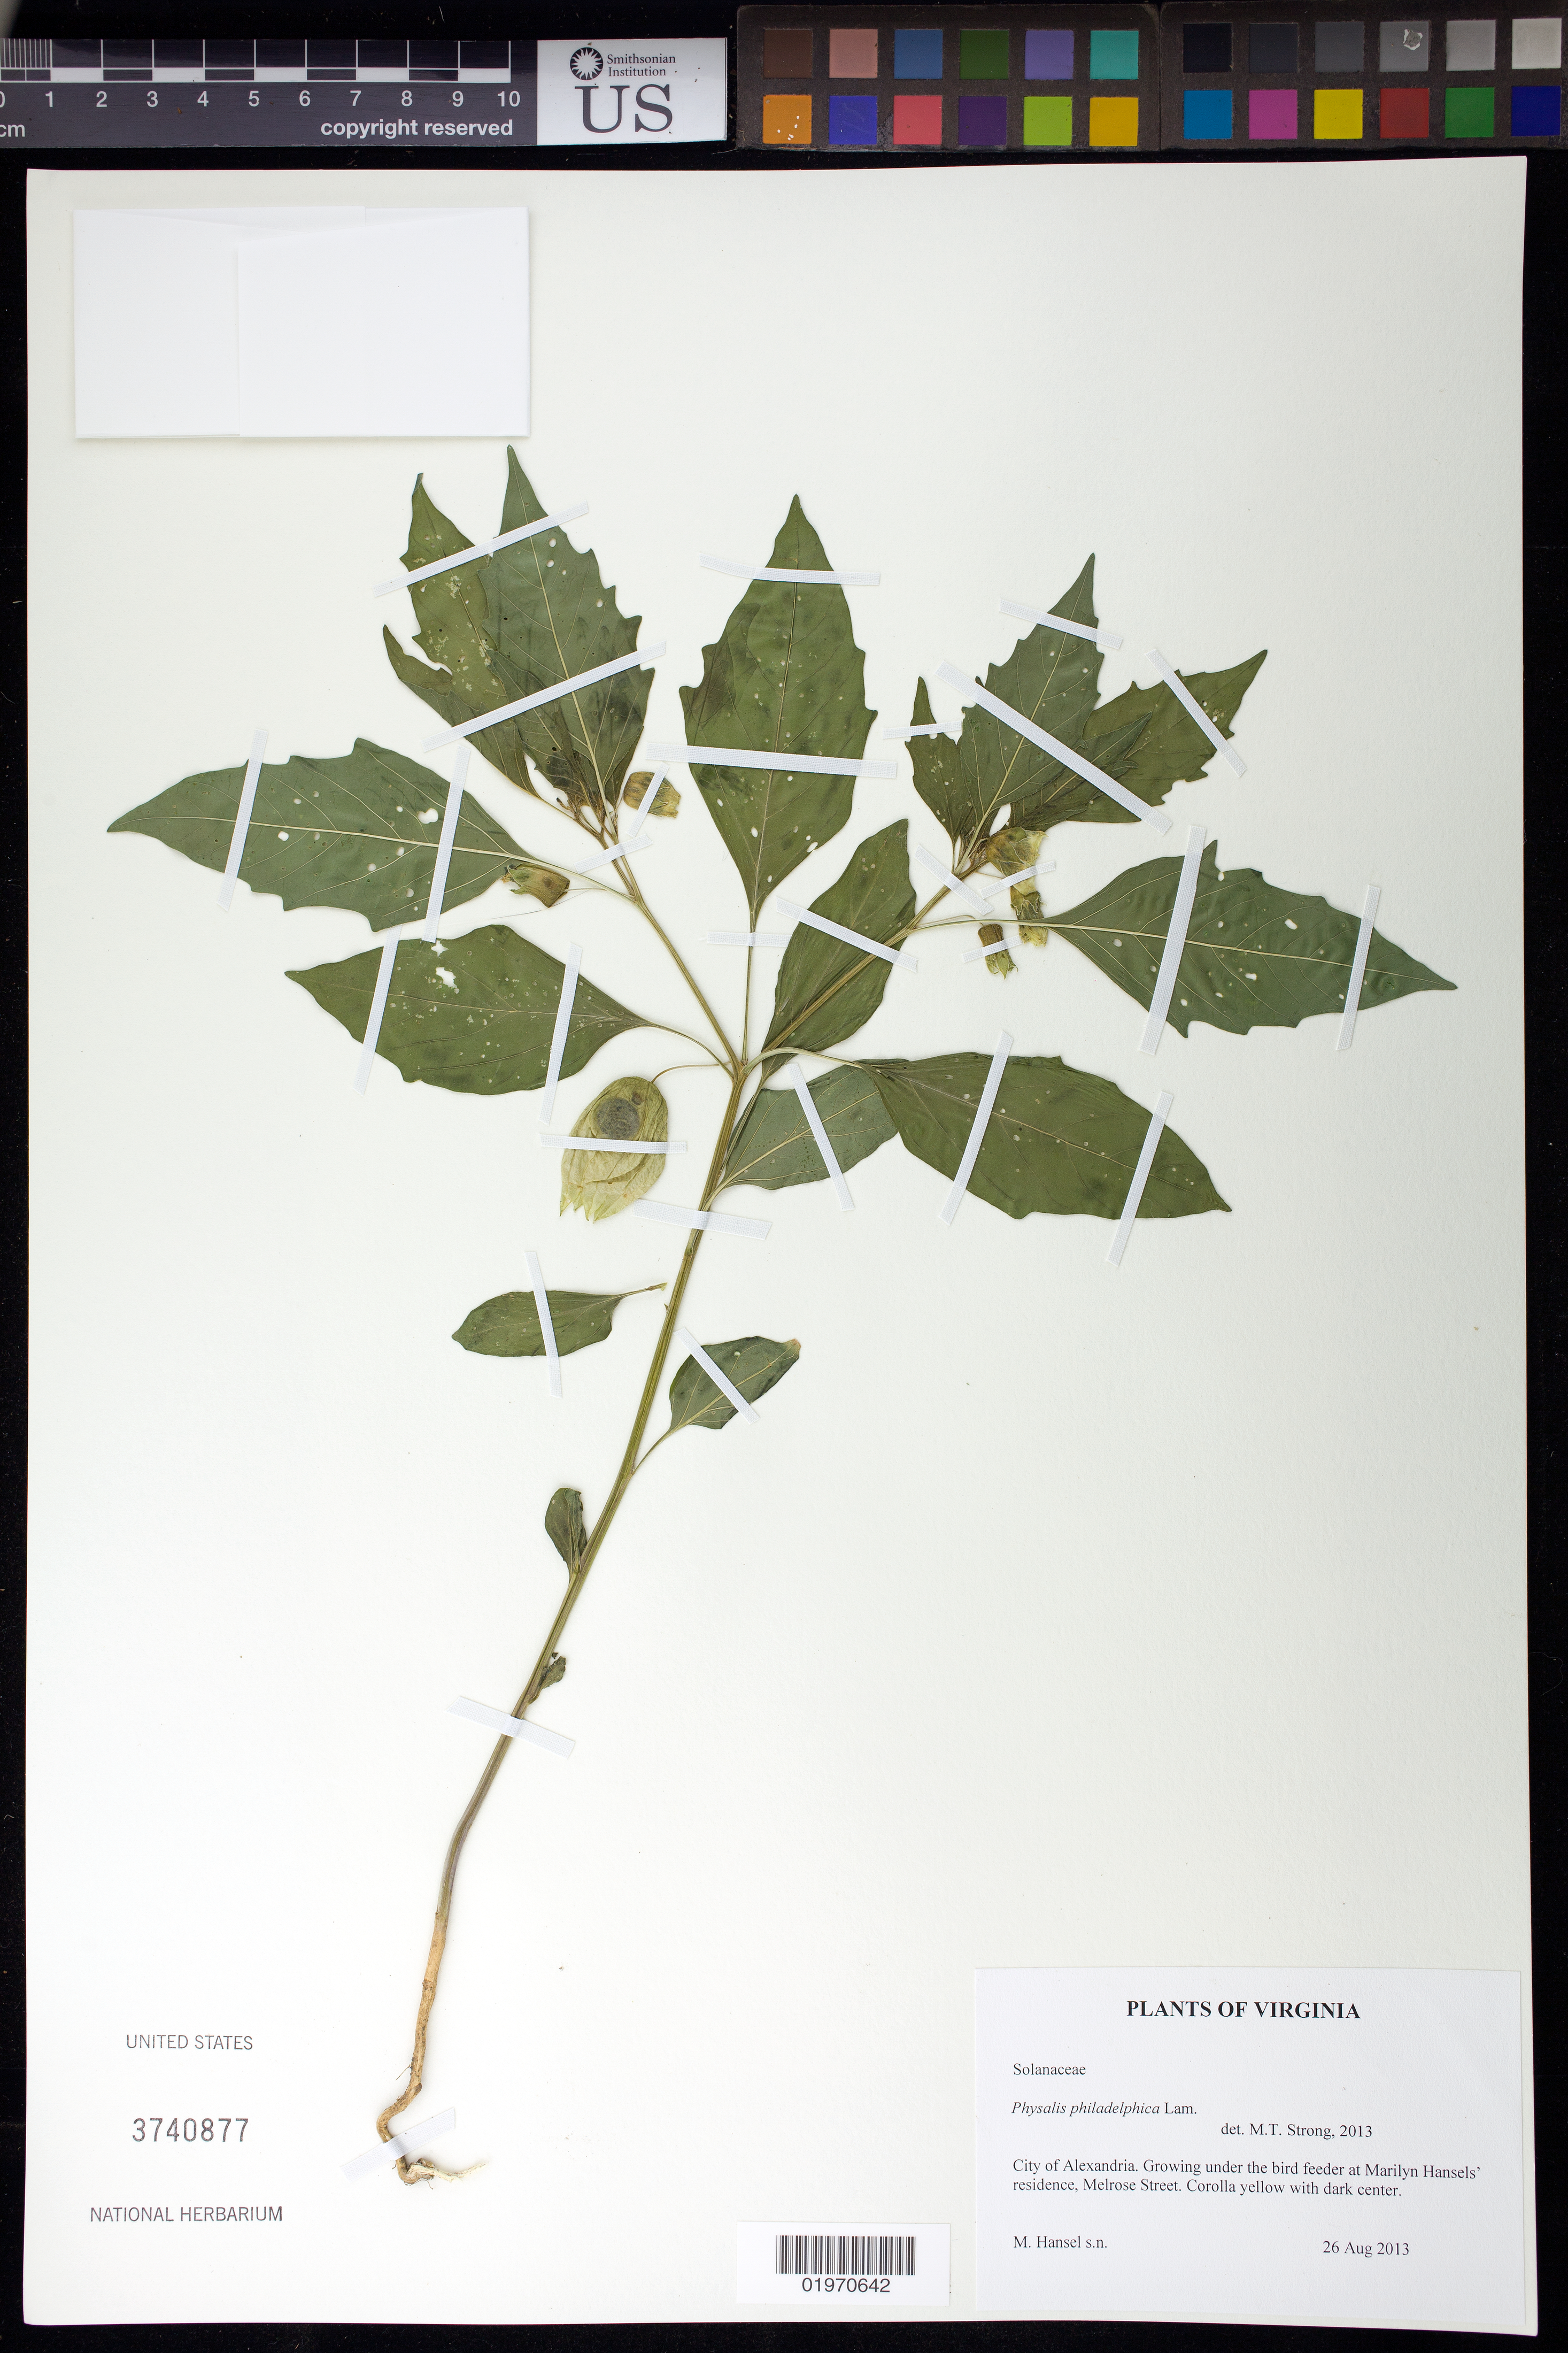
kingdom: Plantae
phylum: Tracheophyta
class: Magnoliopsida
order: Solanales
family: Solanaceae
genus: Physalis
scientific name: Physalis philadelphica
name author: Lam.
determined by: Strong, M. T., (US), Smithsonian Institution - National Museum of Natural History (UNITED STATES)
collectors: M. Hansel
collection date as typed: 26 Aug 2013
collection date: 2013-08-26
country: United States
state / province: Virginia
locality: Melrose Street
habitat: Growing under the bird feeder at residence.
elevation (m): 40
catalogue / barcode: US 3740877